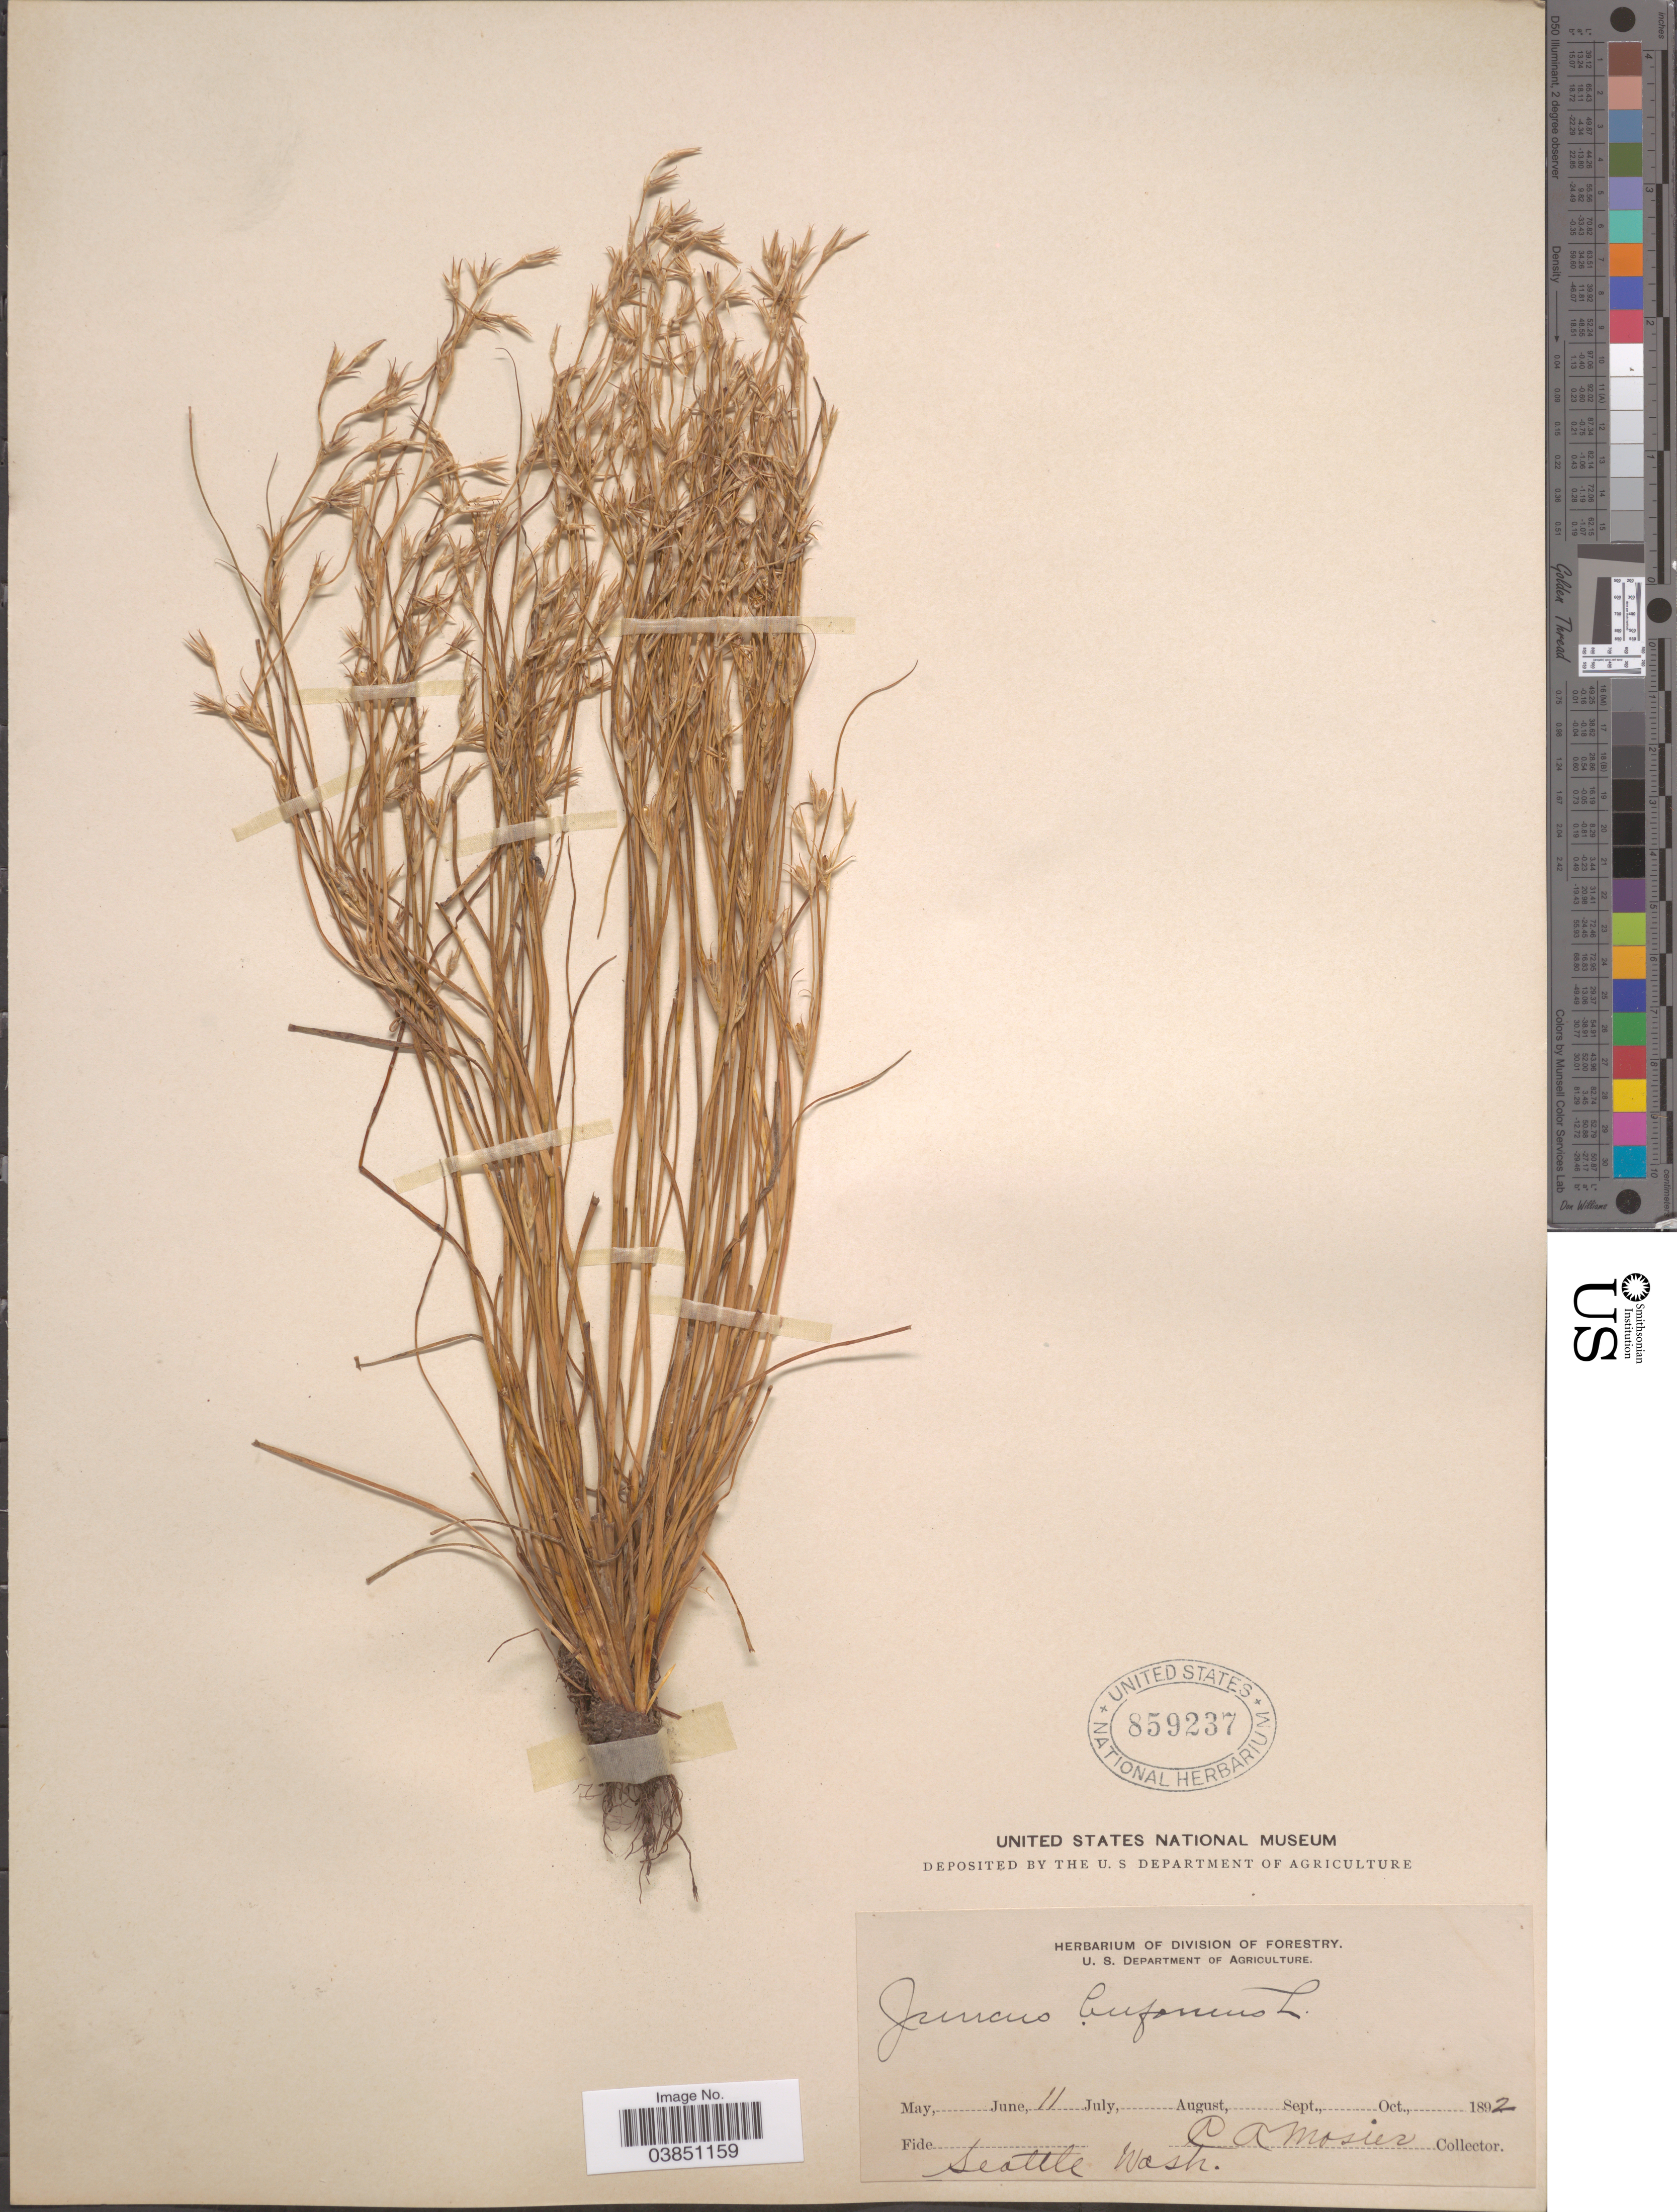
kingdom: Plantae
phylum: Tracheophyta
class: Liliopsida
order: Poales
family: Juncaceae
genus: Juncus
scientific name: Juncus bufonius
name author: L.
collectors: C. A. Mosier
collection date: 1892-06-11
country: United States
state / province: Washington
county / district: King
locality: Seattle.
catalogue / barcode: US 859237